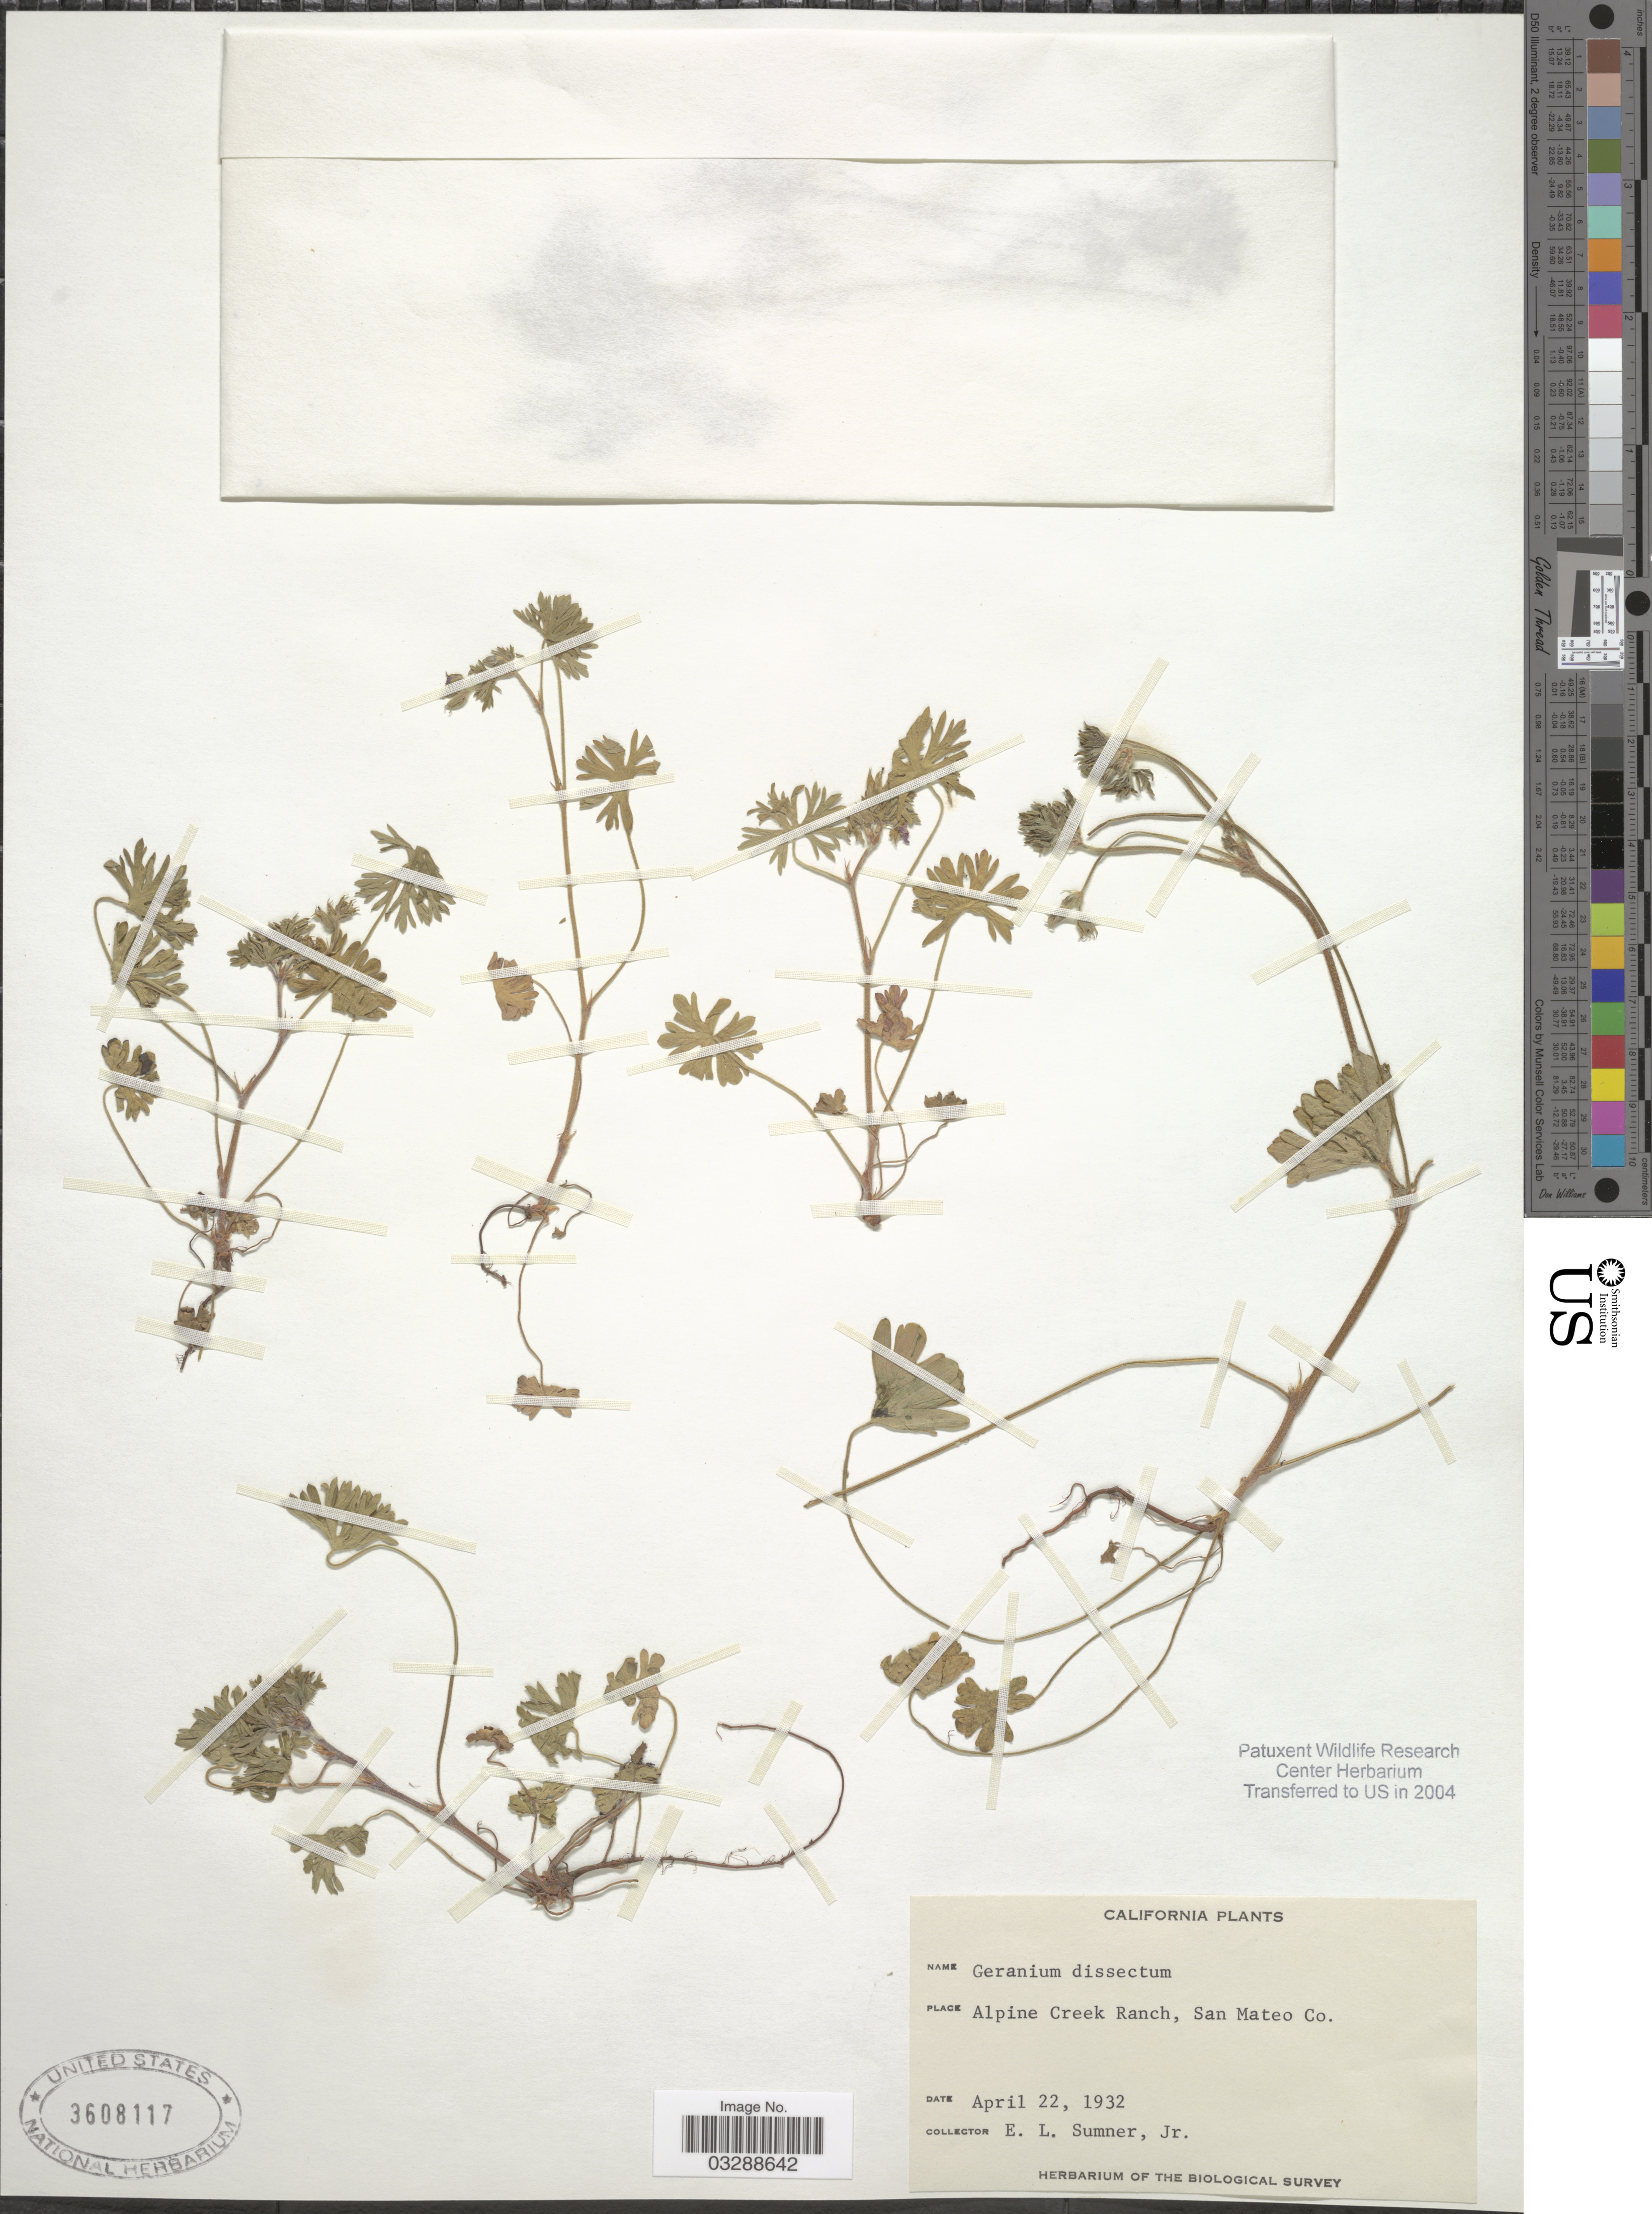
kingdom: Plantae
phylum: Tracheophyta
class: Magnoliopsida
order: Geraniales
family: Geraniaceae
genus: Geranium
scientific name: Geranium dissectum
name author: L.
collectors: E. Sumner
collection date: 1932-04-22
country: United States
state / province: California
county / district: San Mateo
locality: Alpine Creek Ranch, San Mateo Co.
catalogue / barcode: US 3608117